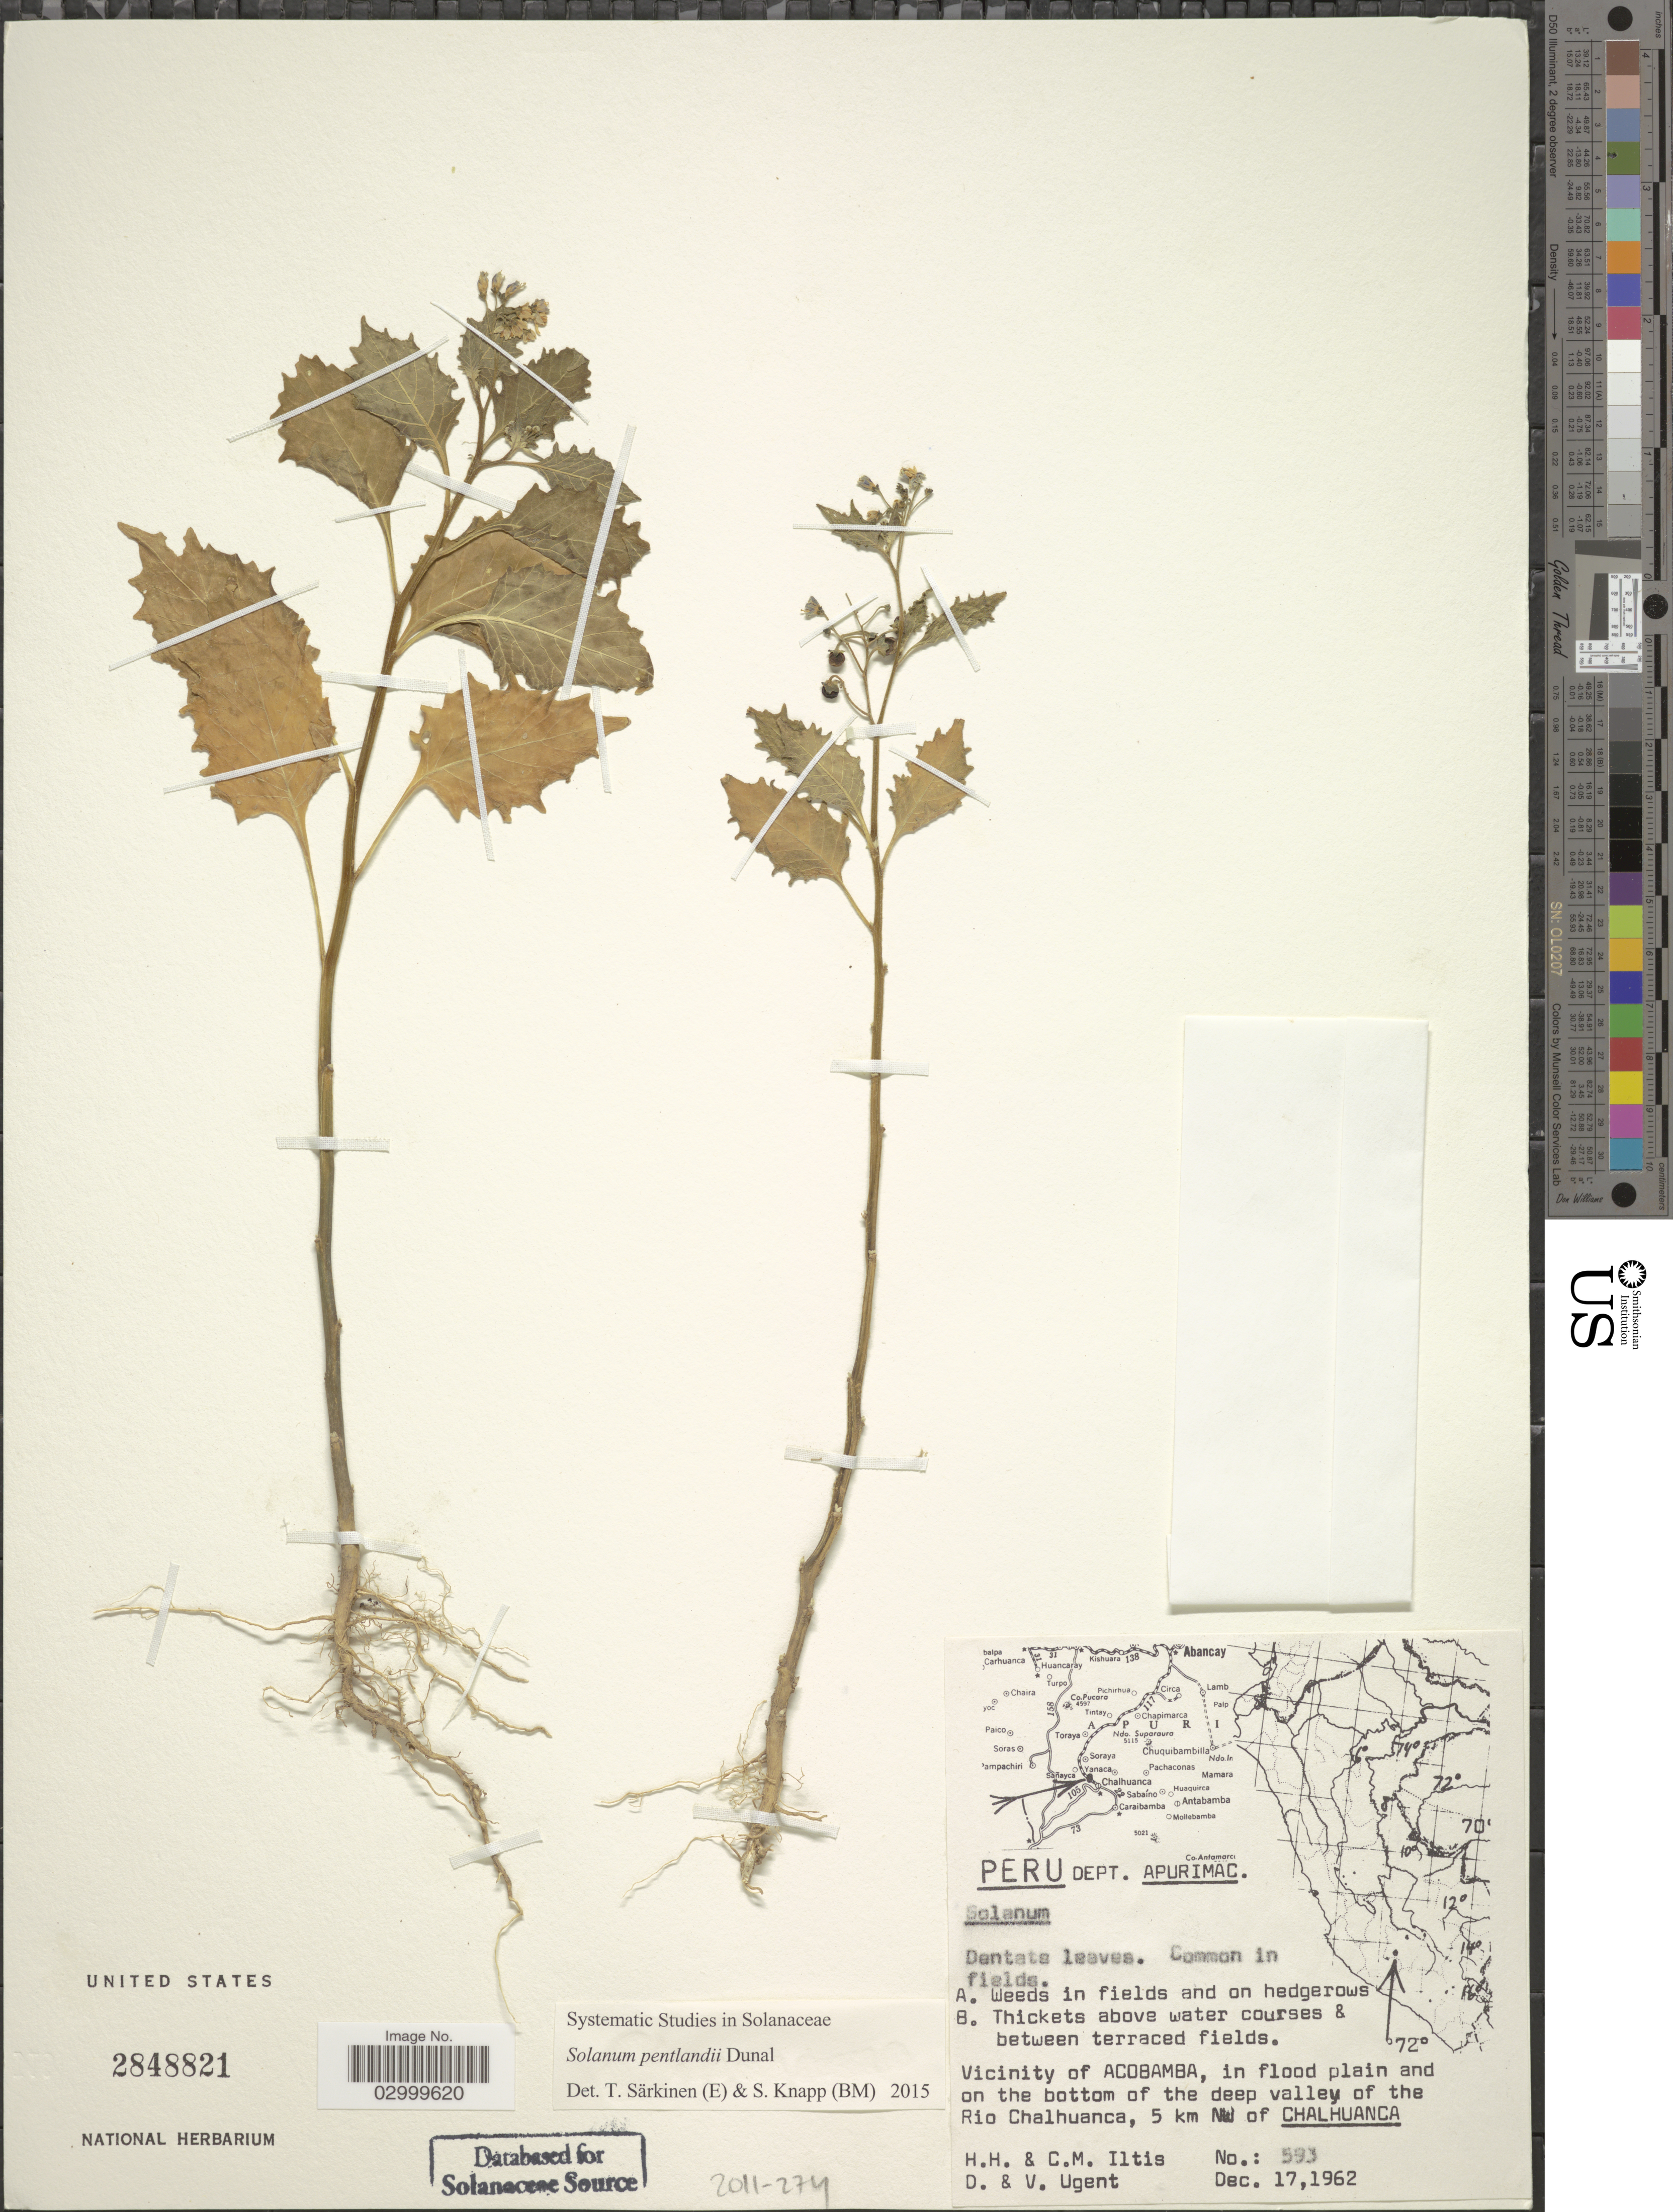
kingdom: Plantae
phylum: Tracheophyta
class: Magnoliopsida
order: Solanales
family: Solanaceae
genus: Solanum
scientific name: Solanum pentlandii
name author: Dunal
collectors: H. H. Iltis, C. M Iltis, D. Ugent & V. Ugent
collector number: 593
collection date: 1962-12-17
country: Peru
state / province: Apurímac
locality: Dept. Apurimac, Vicinity of Acobamba, in flood plain and on the bottom of the deep valley of the Rio Chalhuanca, 5 km NW of Chalhuanca.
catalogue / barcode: US 2848821